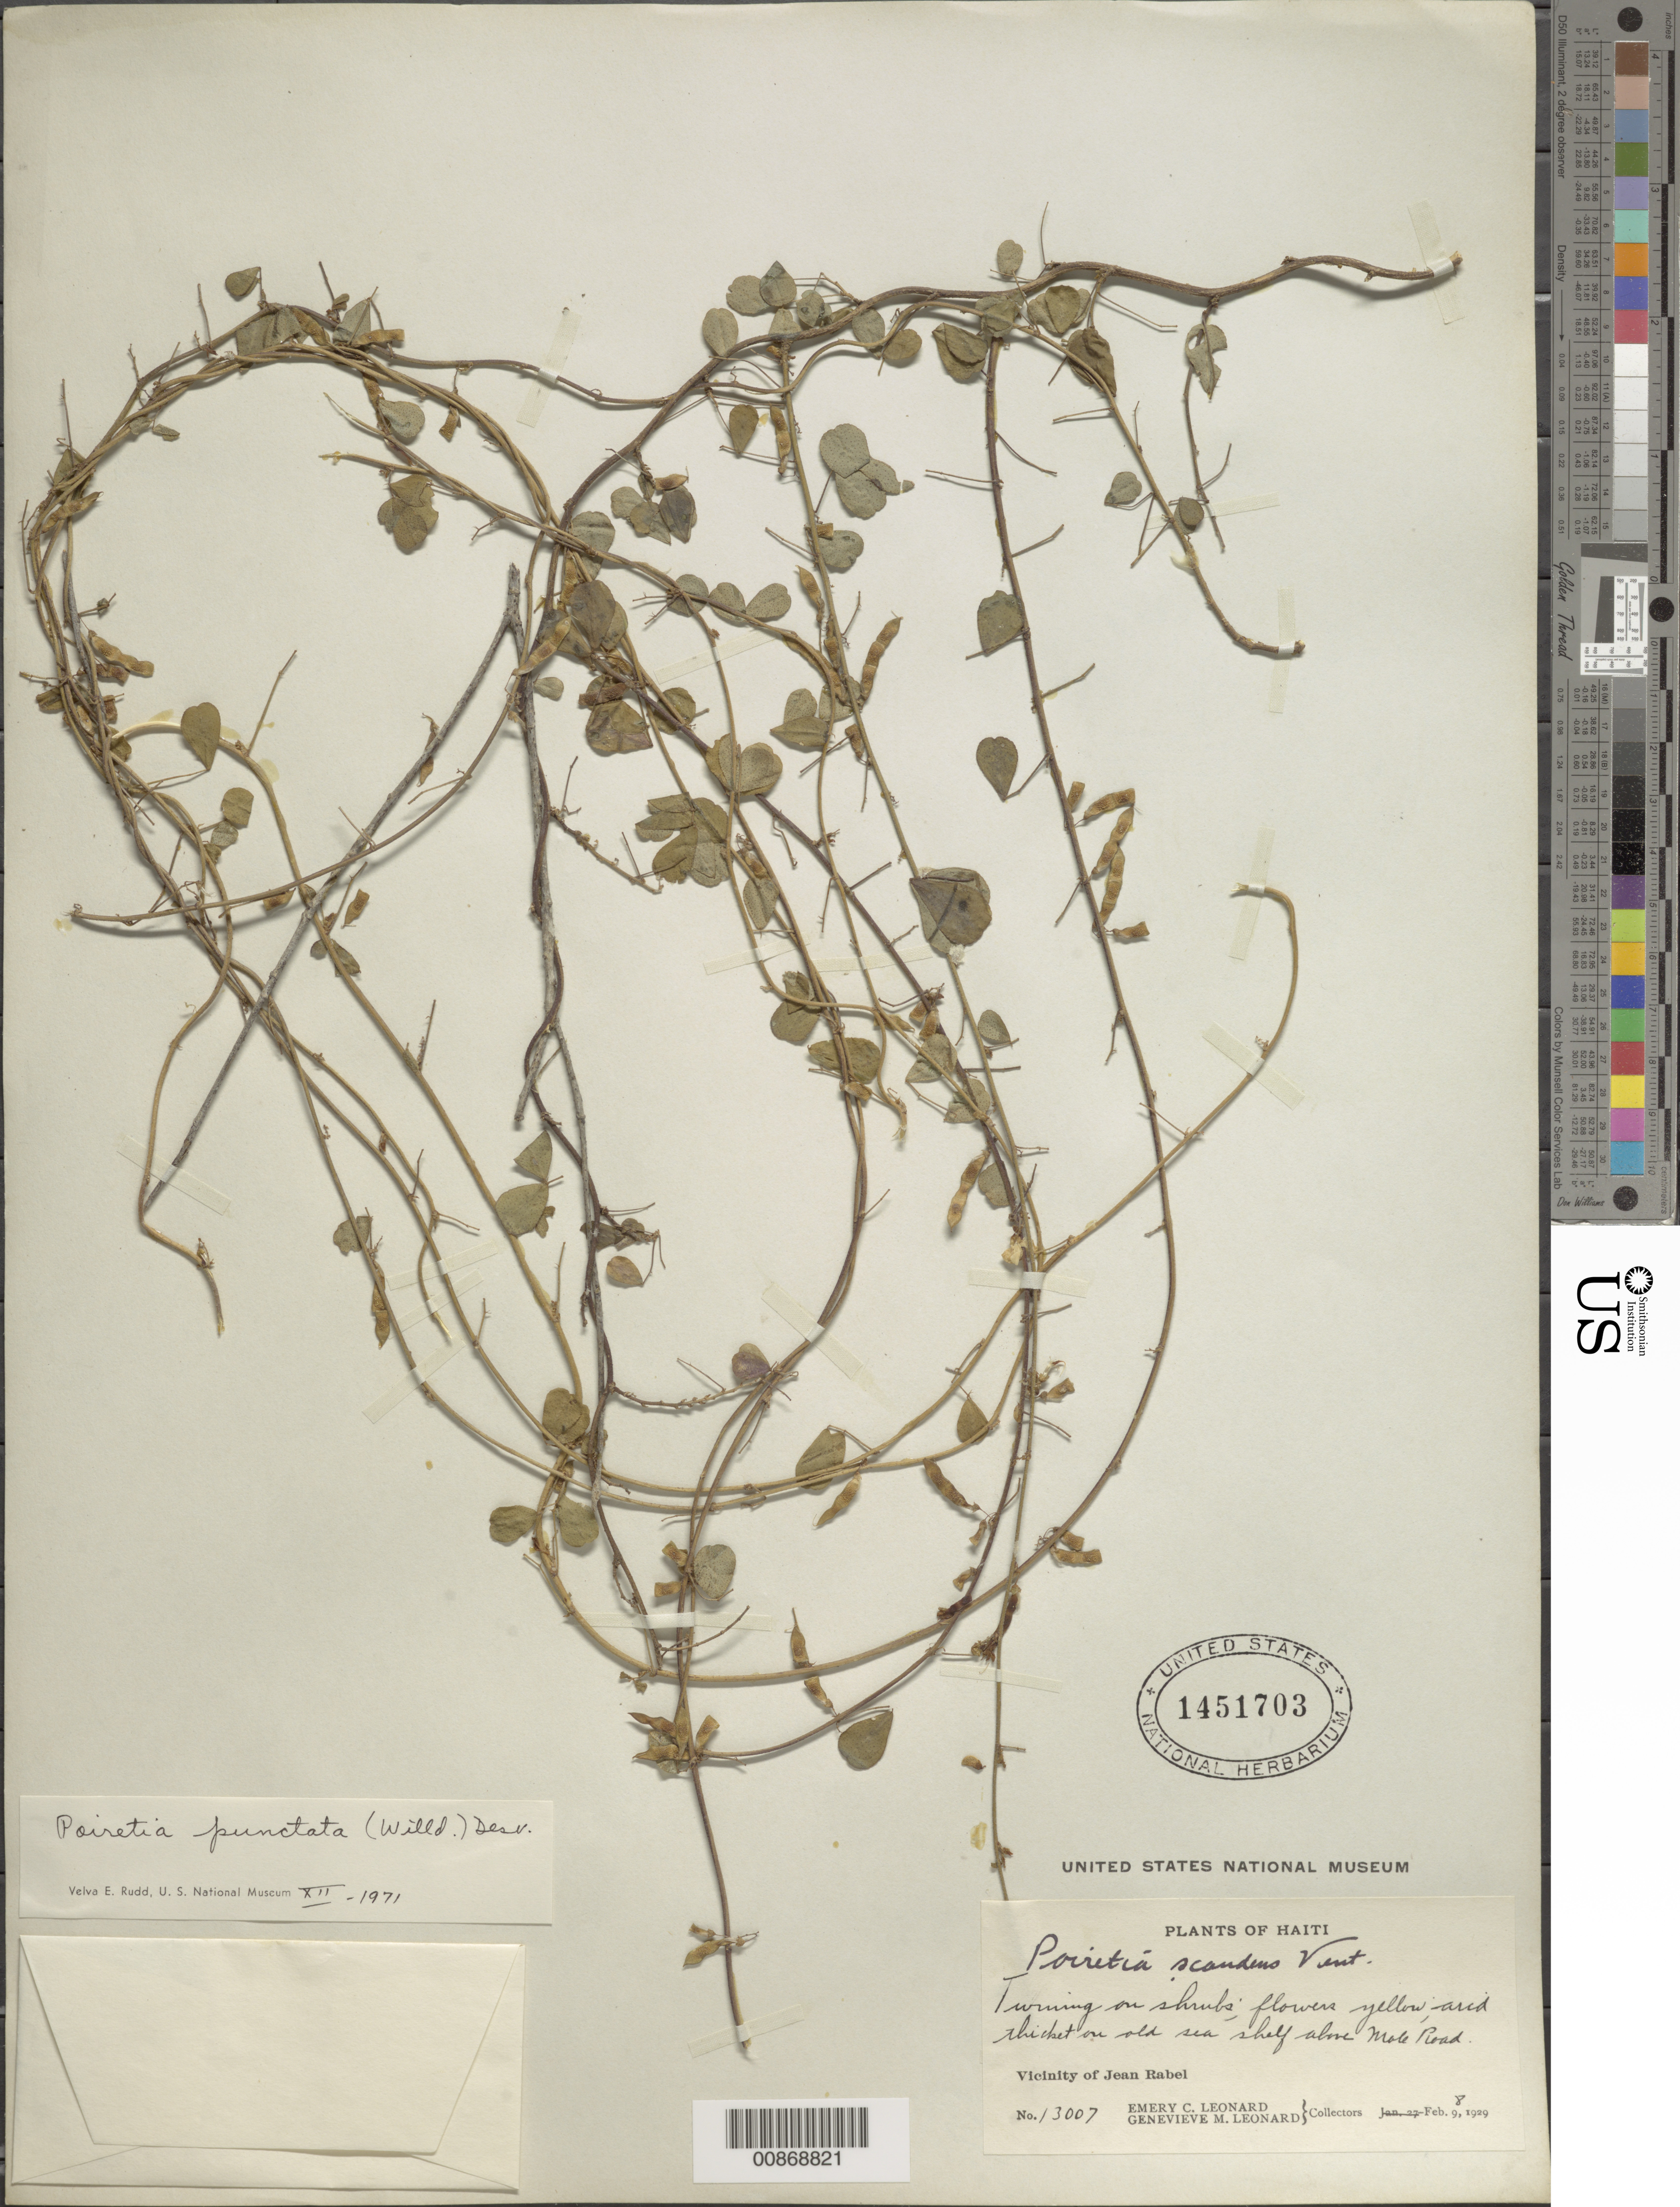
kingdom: Plantae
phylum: Tracheophyta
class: Magnoliopsida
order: Fabales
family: Fabaceae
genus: Poiretia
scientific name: Poiretia scandens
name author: Vent.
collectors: E. C. Leonard & G. M. Leonard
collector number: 13007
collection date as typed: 08 Feb 1929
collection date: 1929-02-08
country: Haiti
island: Hispaniola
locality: Vicinity of Jean Rabel. Old sea shelf above Mole road.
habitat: Twining on shrubs. Arid thicket on old sea shelf.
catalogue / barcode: US 1451703